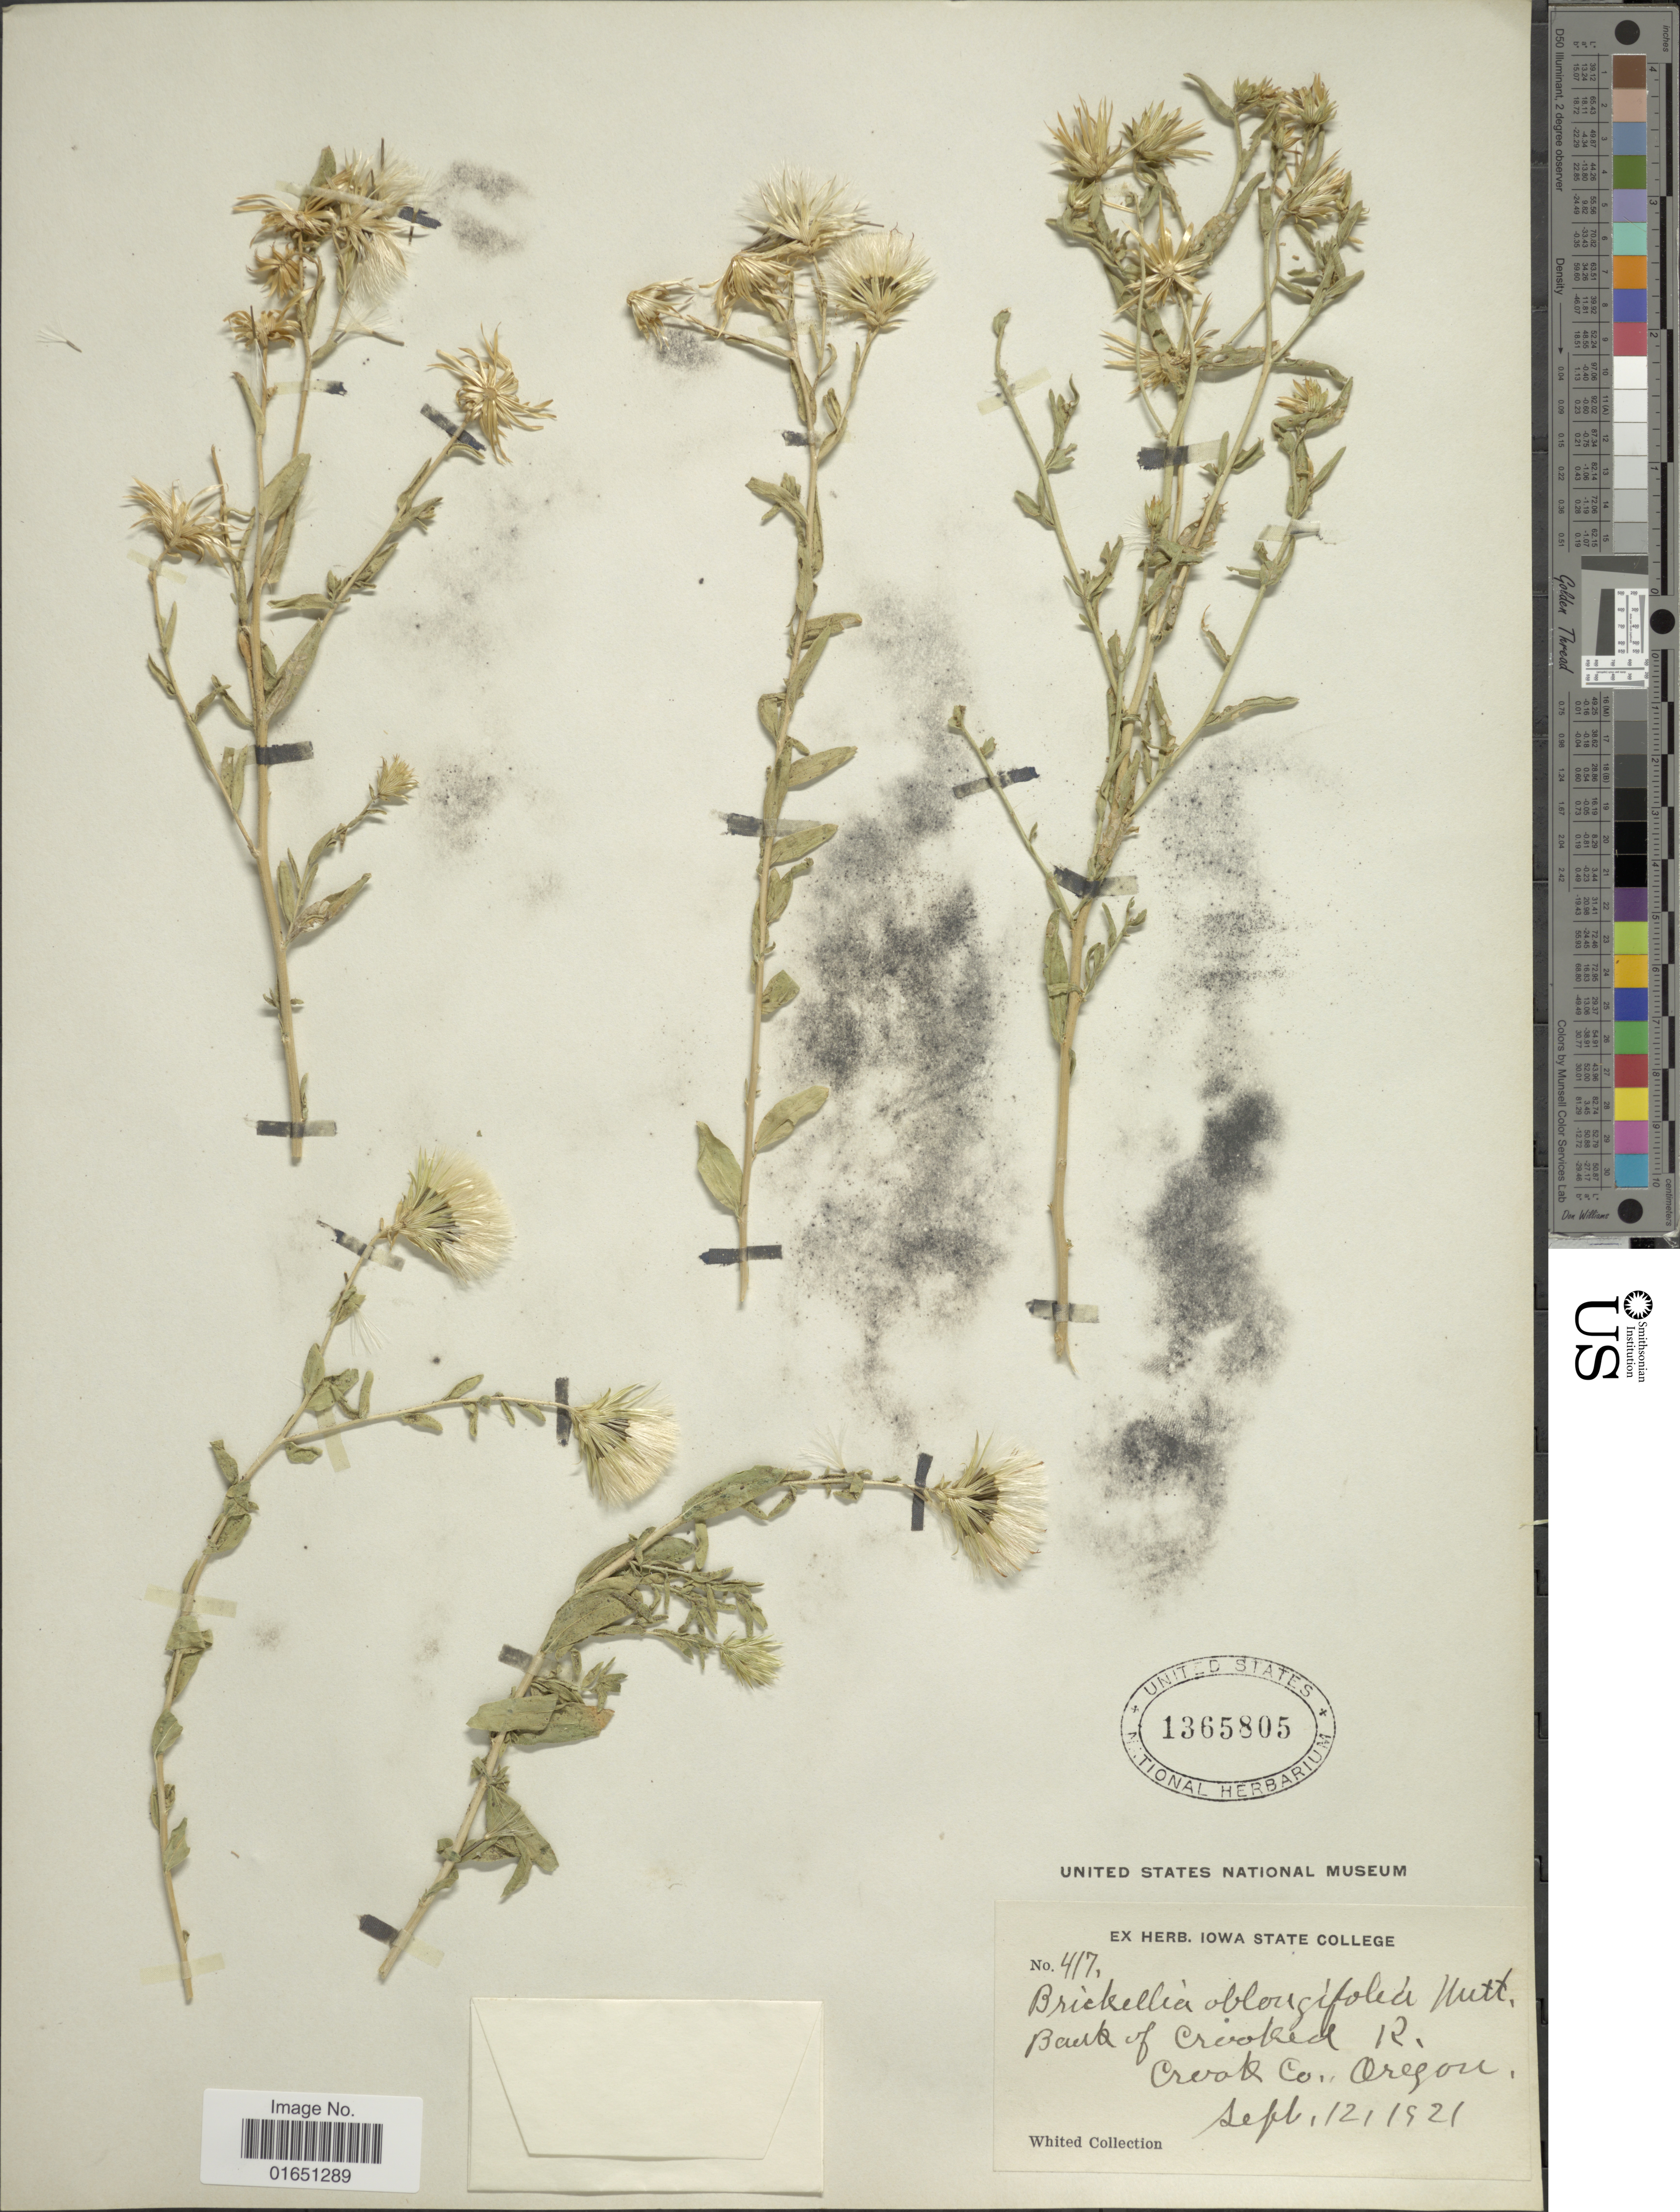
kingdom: Plantae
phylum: Tracheophyta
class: Magnoliopsida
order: Asterales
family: Asteraceae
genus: Brickellia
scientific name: Brickellia oblongifolia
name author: Nutt.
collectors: Whited Collection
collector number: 417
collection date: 1921-09-12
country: United States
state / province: Oregon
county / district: Crook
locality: Bank of Crroked 12, Crook Co. White Collection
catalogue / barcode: US 1365805